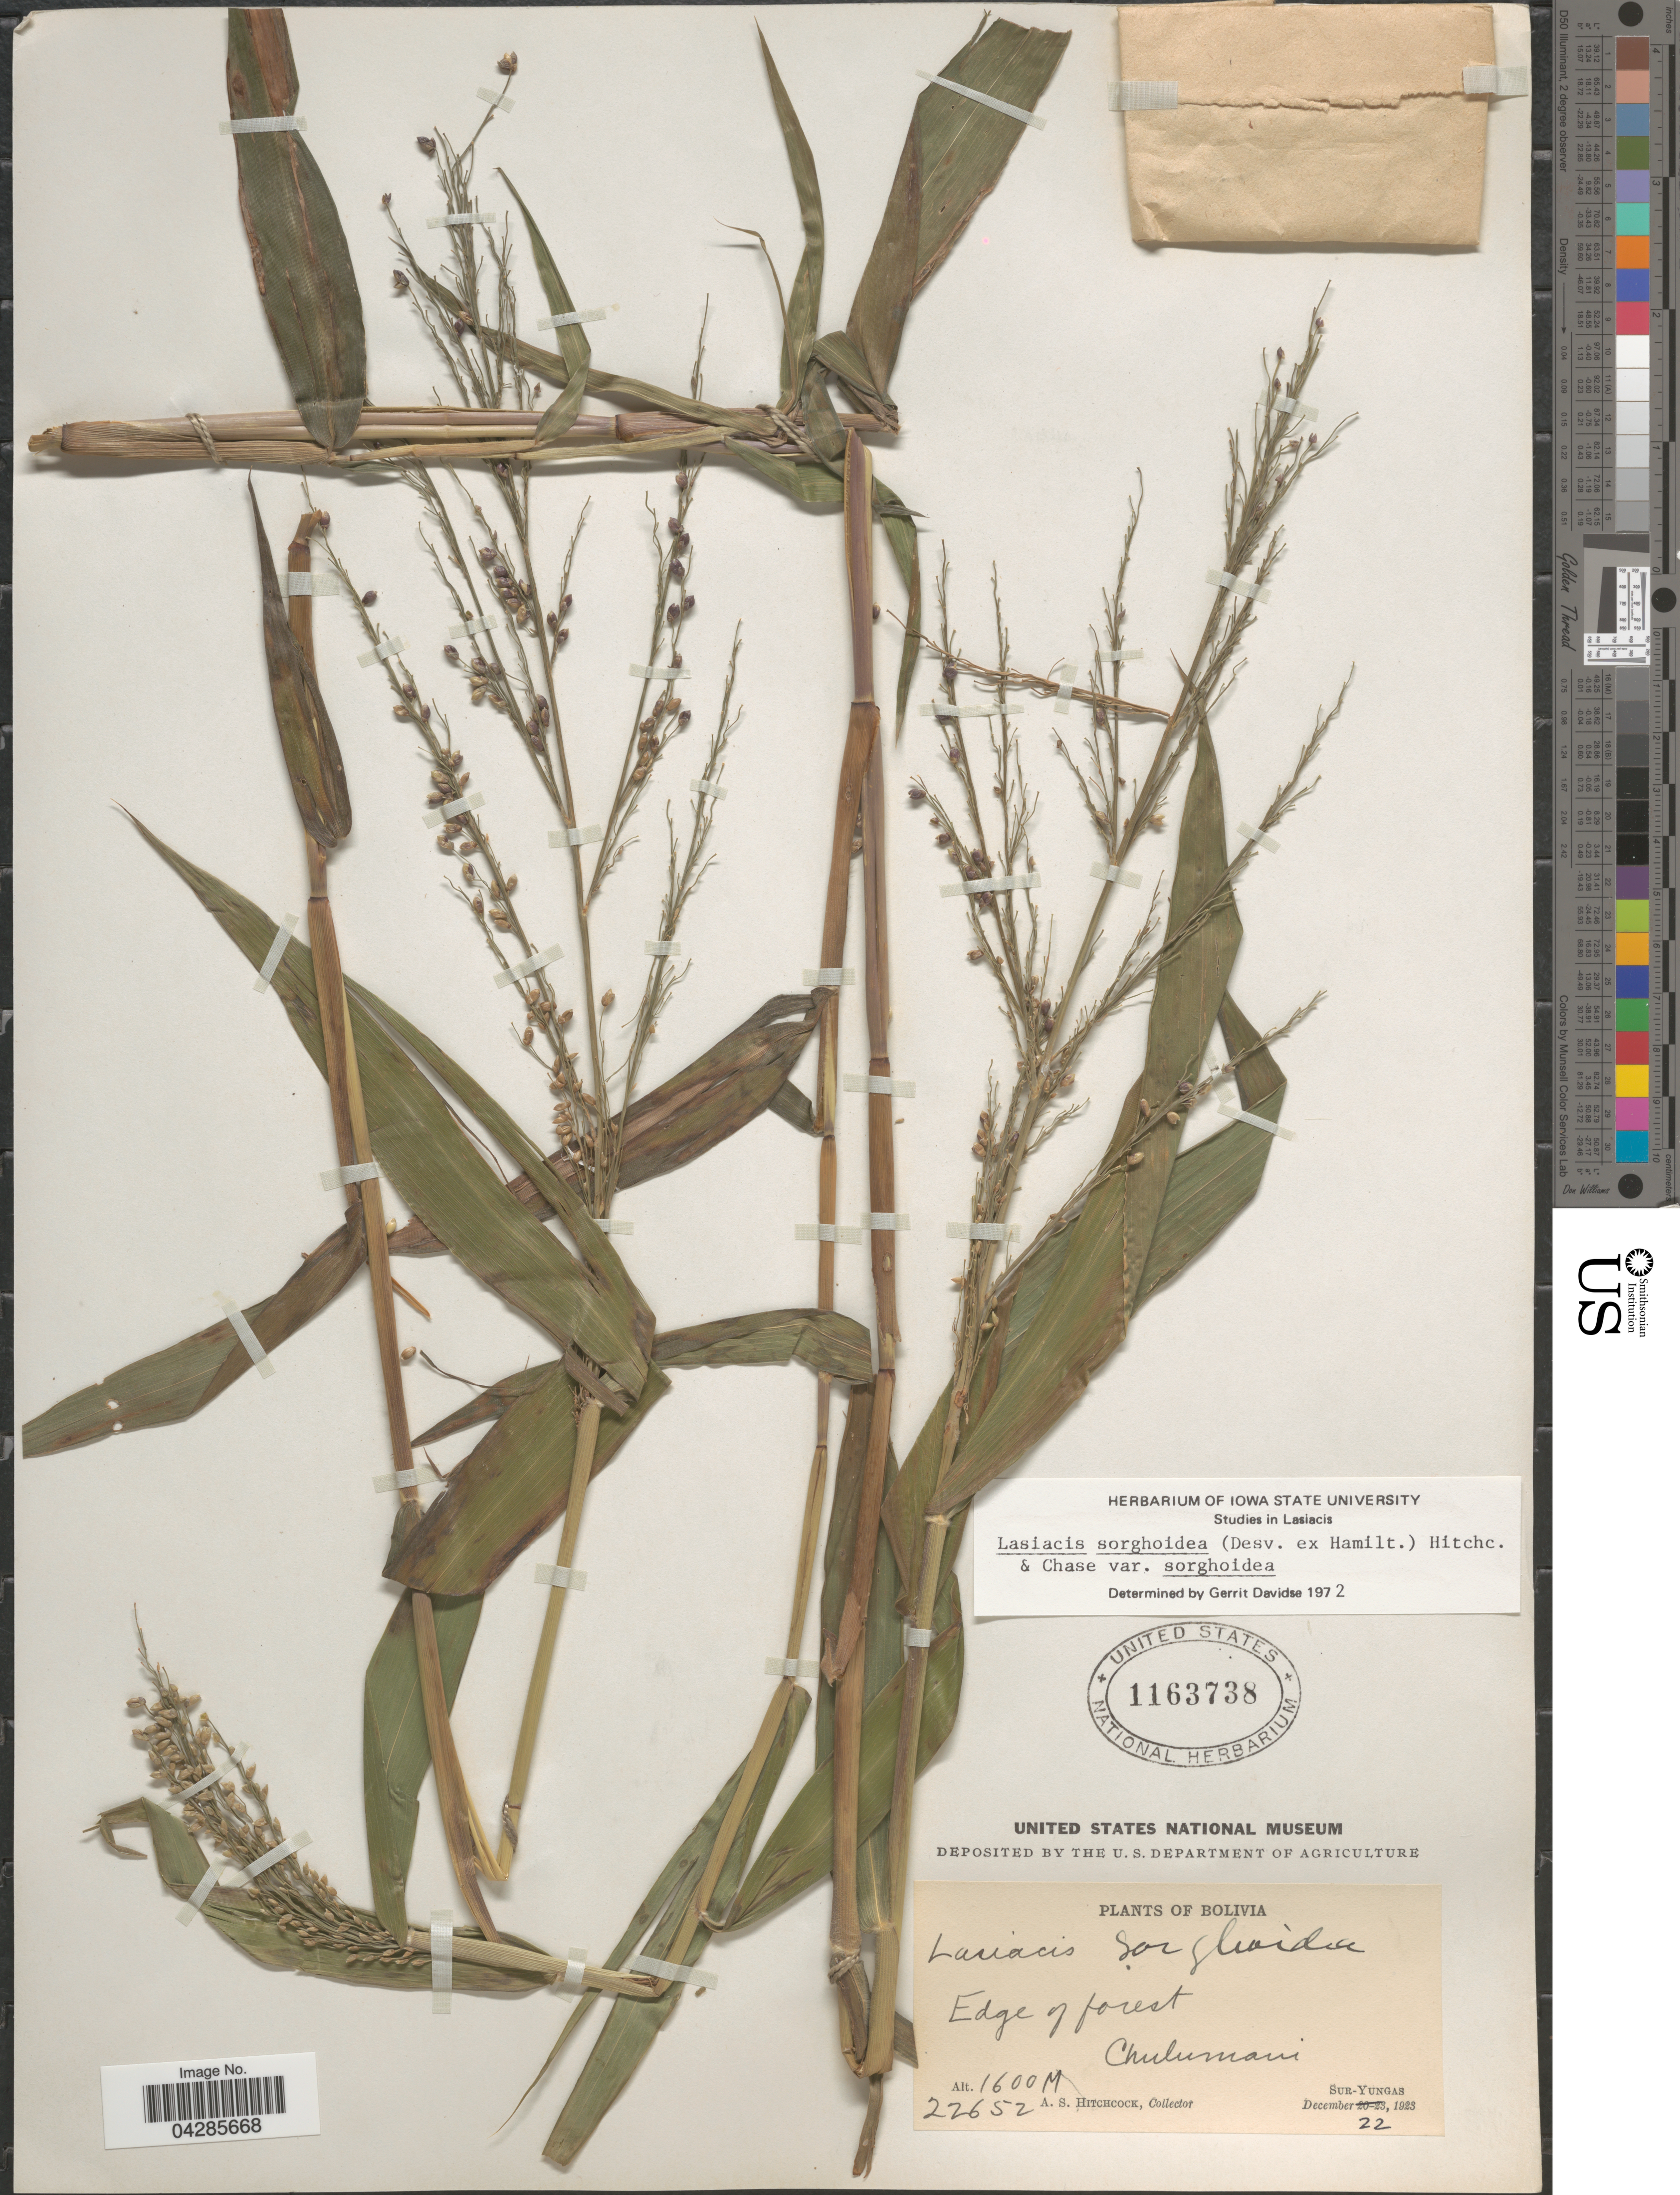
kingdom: Plantae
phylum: Tracheophyta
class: Liliopsida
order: Poales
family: Poaceae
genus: Lasiacis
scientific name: Lasiacis sorghoidea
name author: (Desv. ex Ham.) Hitchc. & Chase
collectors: A. S. Hitchcock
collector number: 22652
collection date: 1923-12-22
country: Bolivia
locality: Chulumani. Sur-Yungas.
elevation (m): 1600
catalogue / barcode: US 1163738